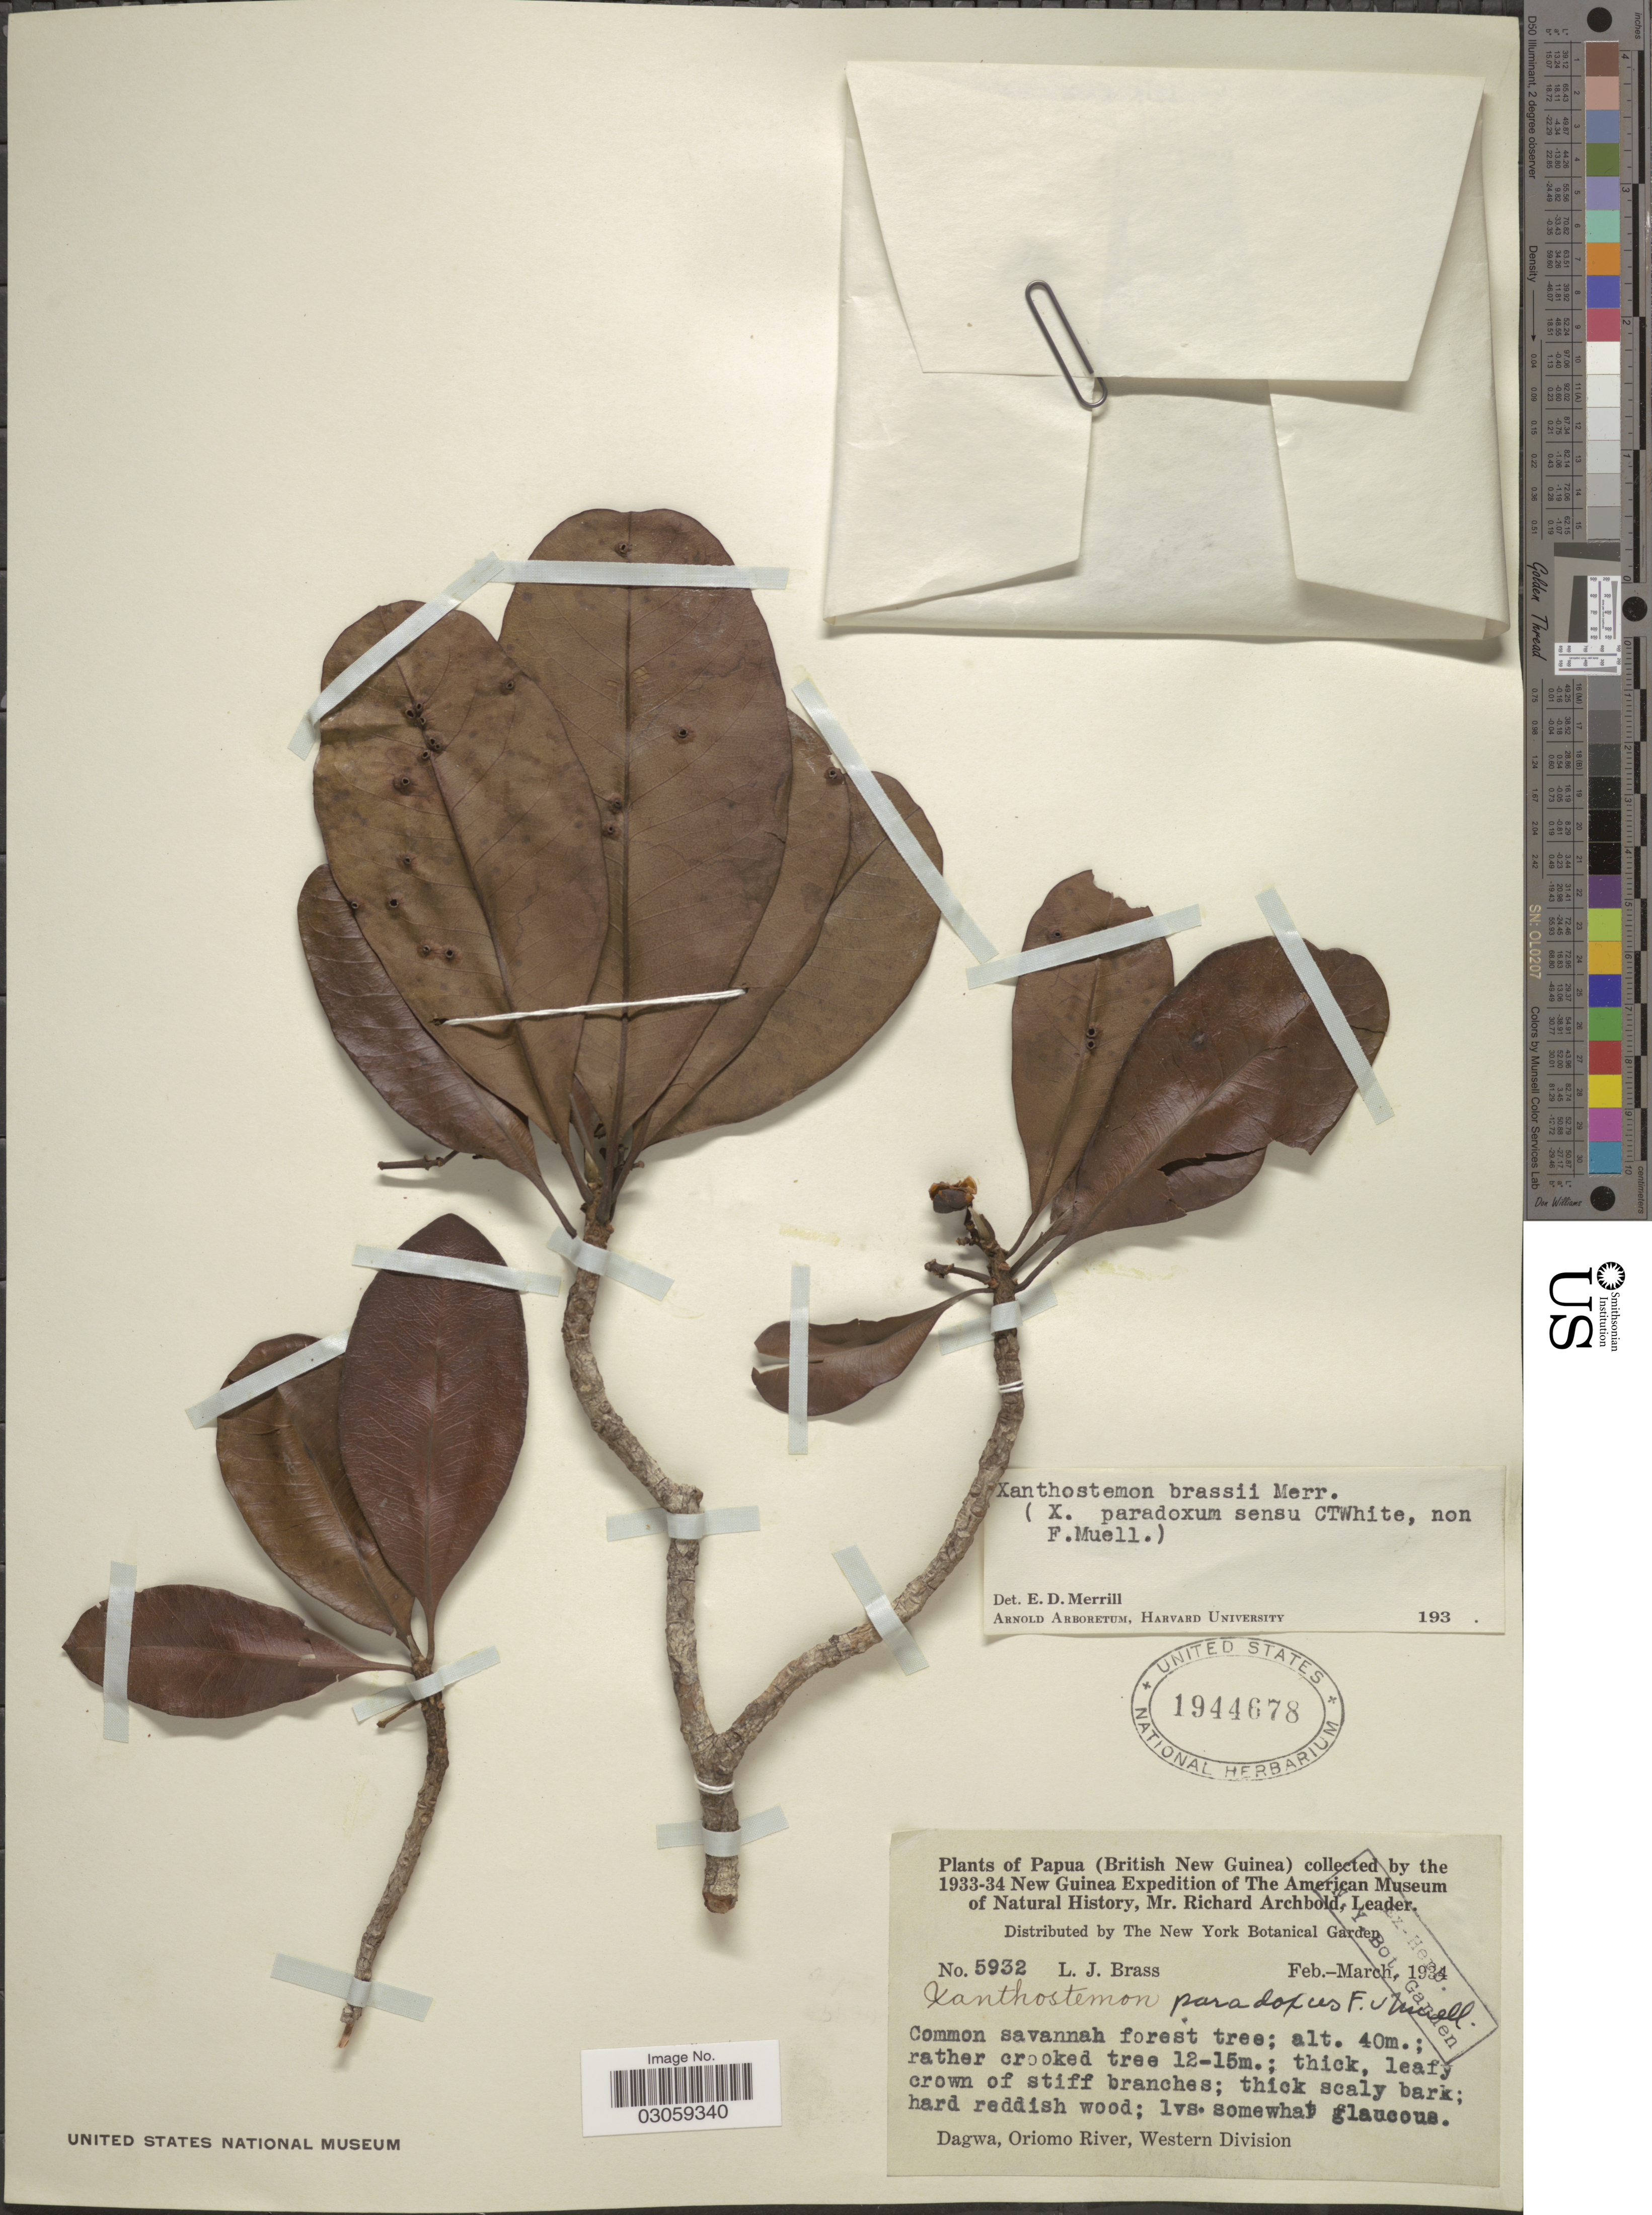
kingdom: Plantae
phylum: Tracheophyta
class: Magnoliopsida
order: Myrtales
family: Myrtaceae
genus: Xanthostemon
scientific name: Xanthostemon brassii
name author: Merr.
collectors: L. J. Brass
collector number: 5932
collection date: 1934-02/1934-03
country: Papua New Guinea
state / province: Manus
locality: Papua (British New Guinea). Dagwa, Oriomo River, Western Division.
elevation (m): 40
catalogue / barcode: US 1944678